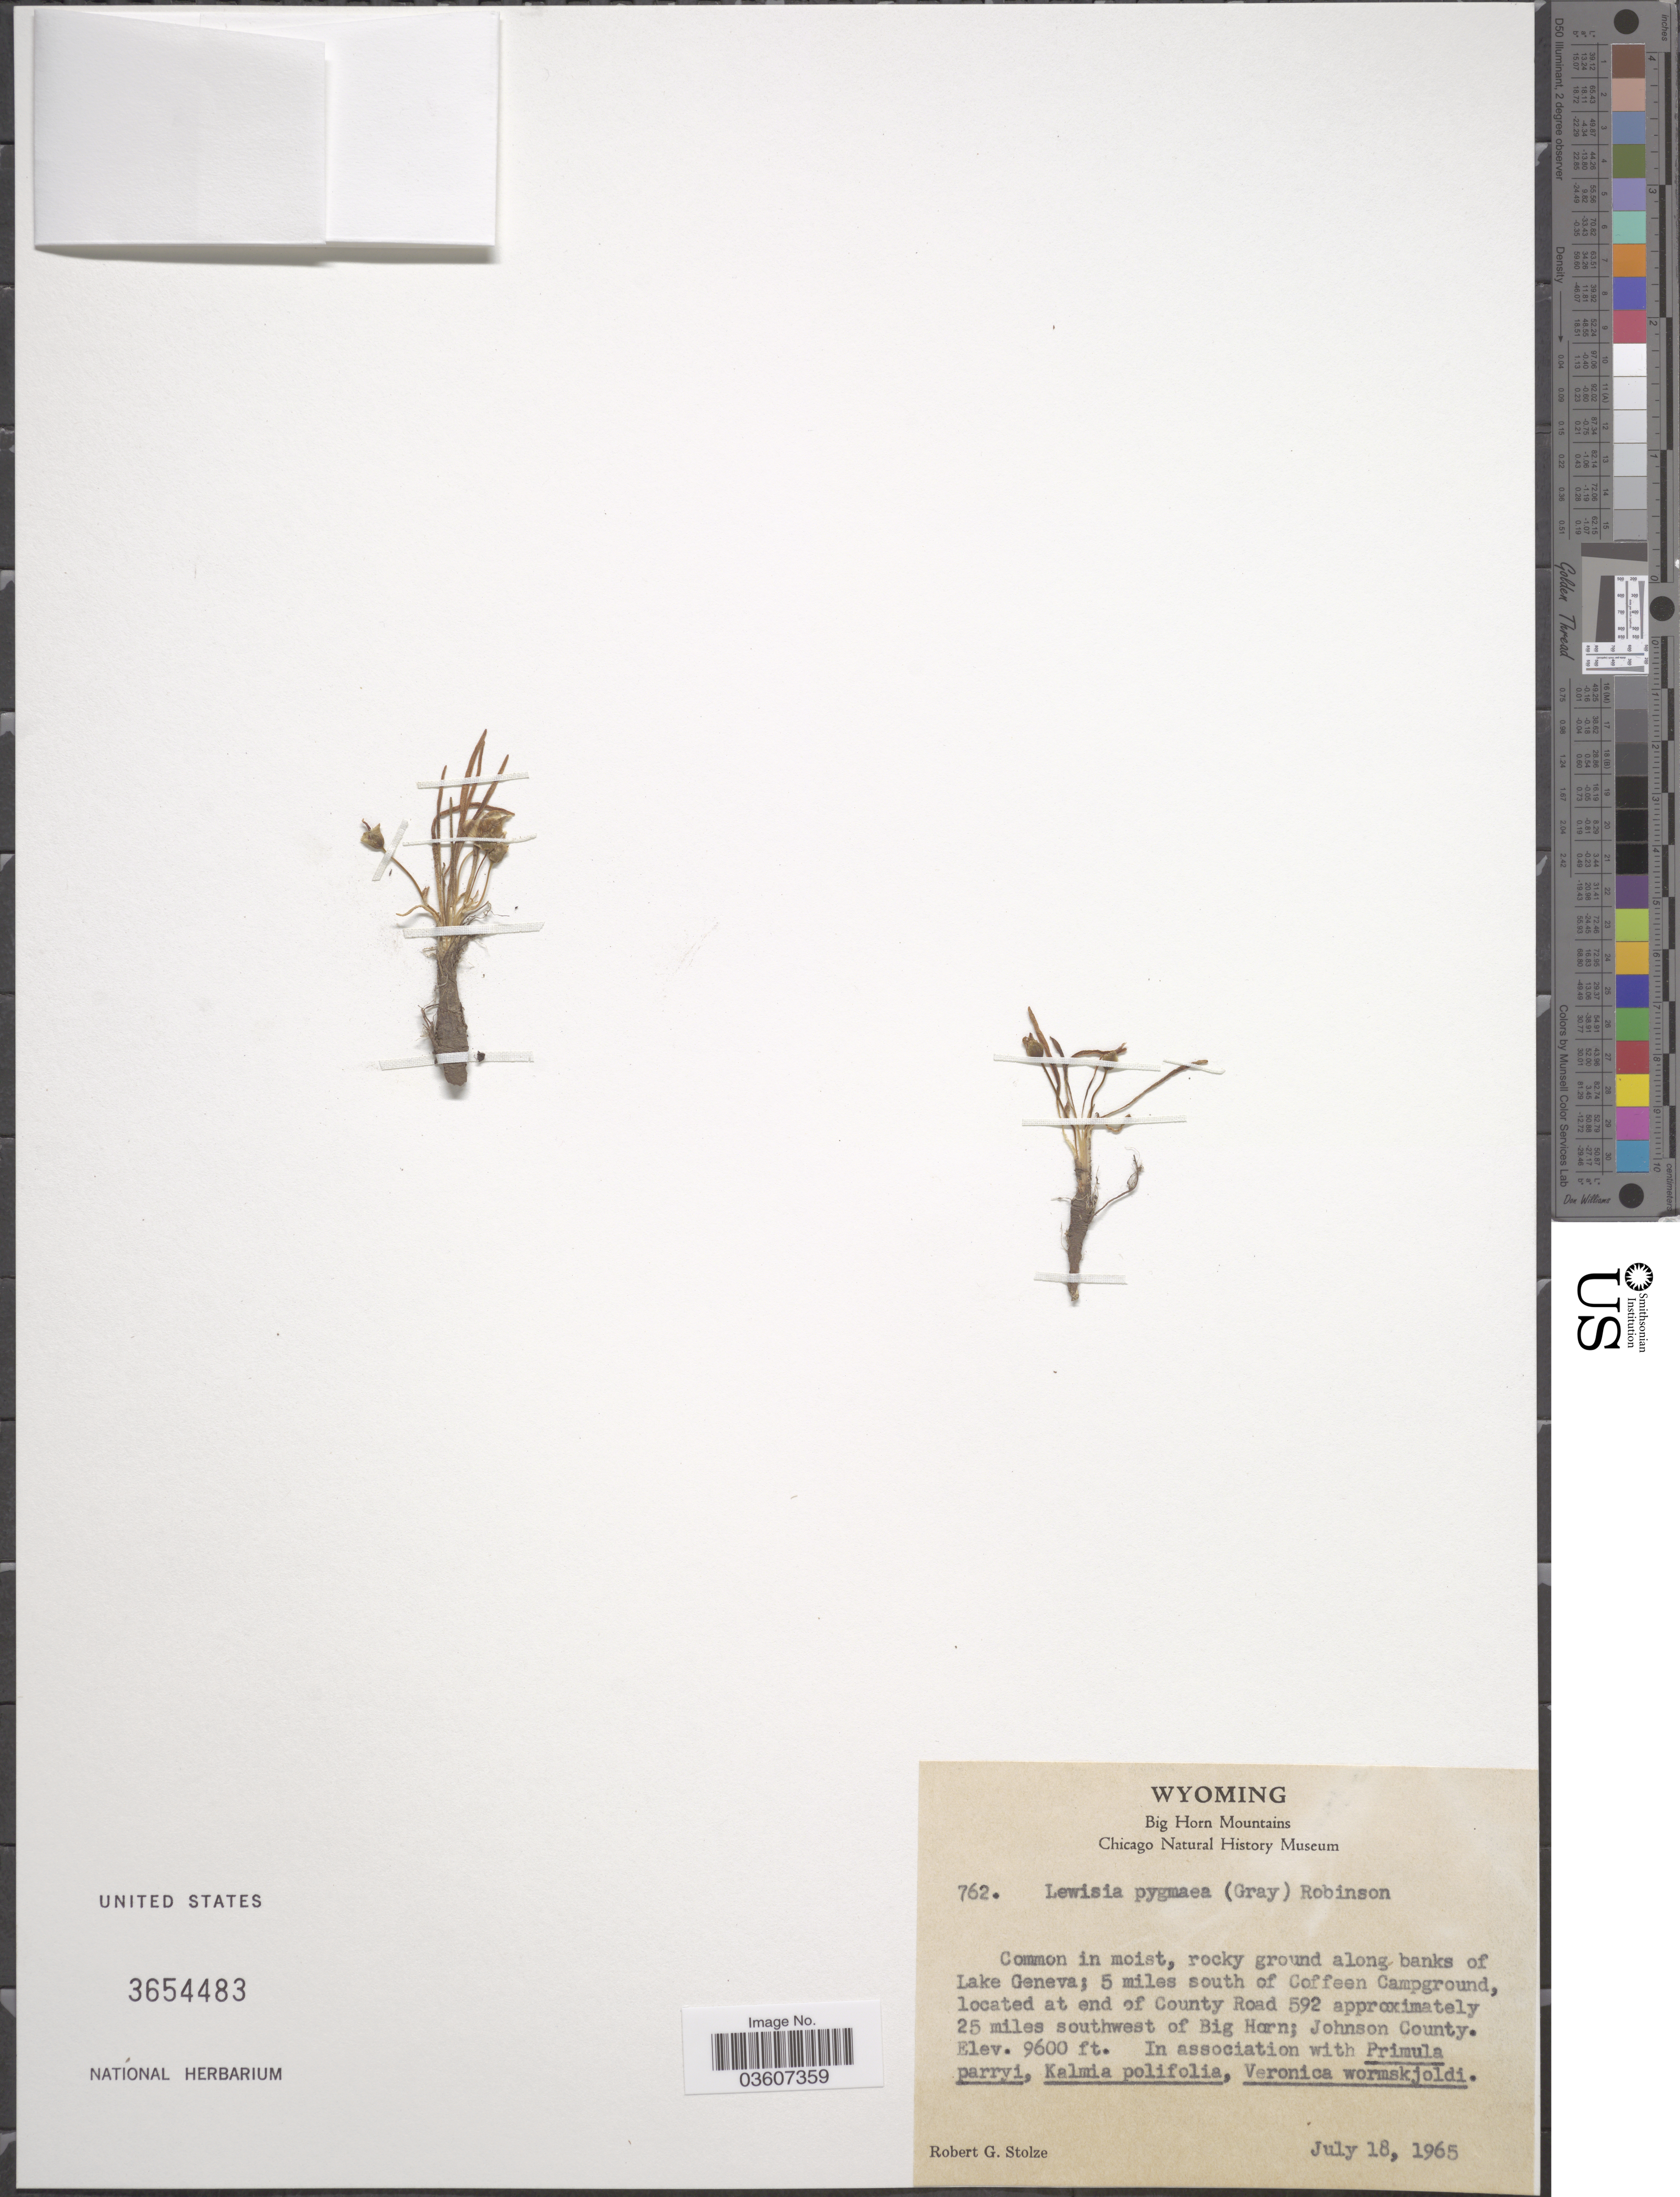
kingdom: Plantae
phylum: Tracheophyta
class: Magnoliopsida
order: Caryophyllales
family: Montiaceae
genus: Lewisia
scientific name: Lewisia pygmaea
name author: (A. Gray) B.L. Rob.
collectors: R. G. Stolze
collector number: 762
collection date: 1965-07-18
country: United States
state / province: Wyoming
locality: Big Horn Mountains. Rocky ground along banks of Lake Geneva; 5 miles south of Coffeen Campground, located at end of County Road 592 approximately 25 miles southwest of Big Horn; Johnson County.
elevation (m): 2926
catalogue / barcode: US 3654483